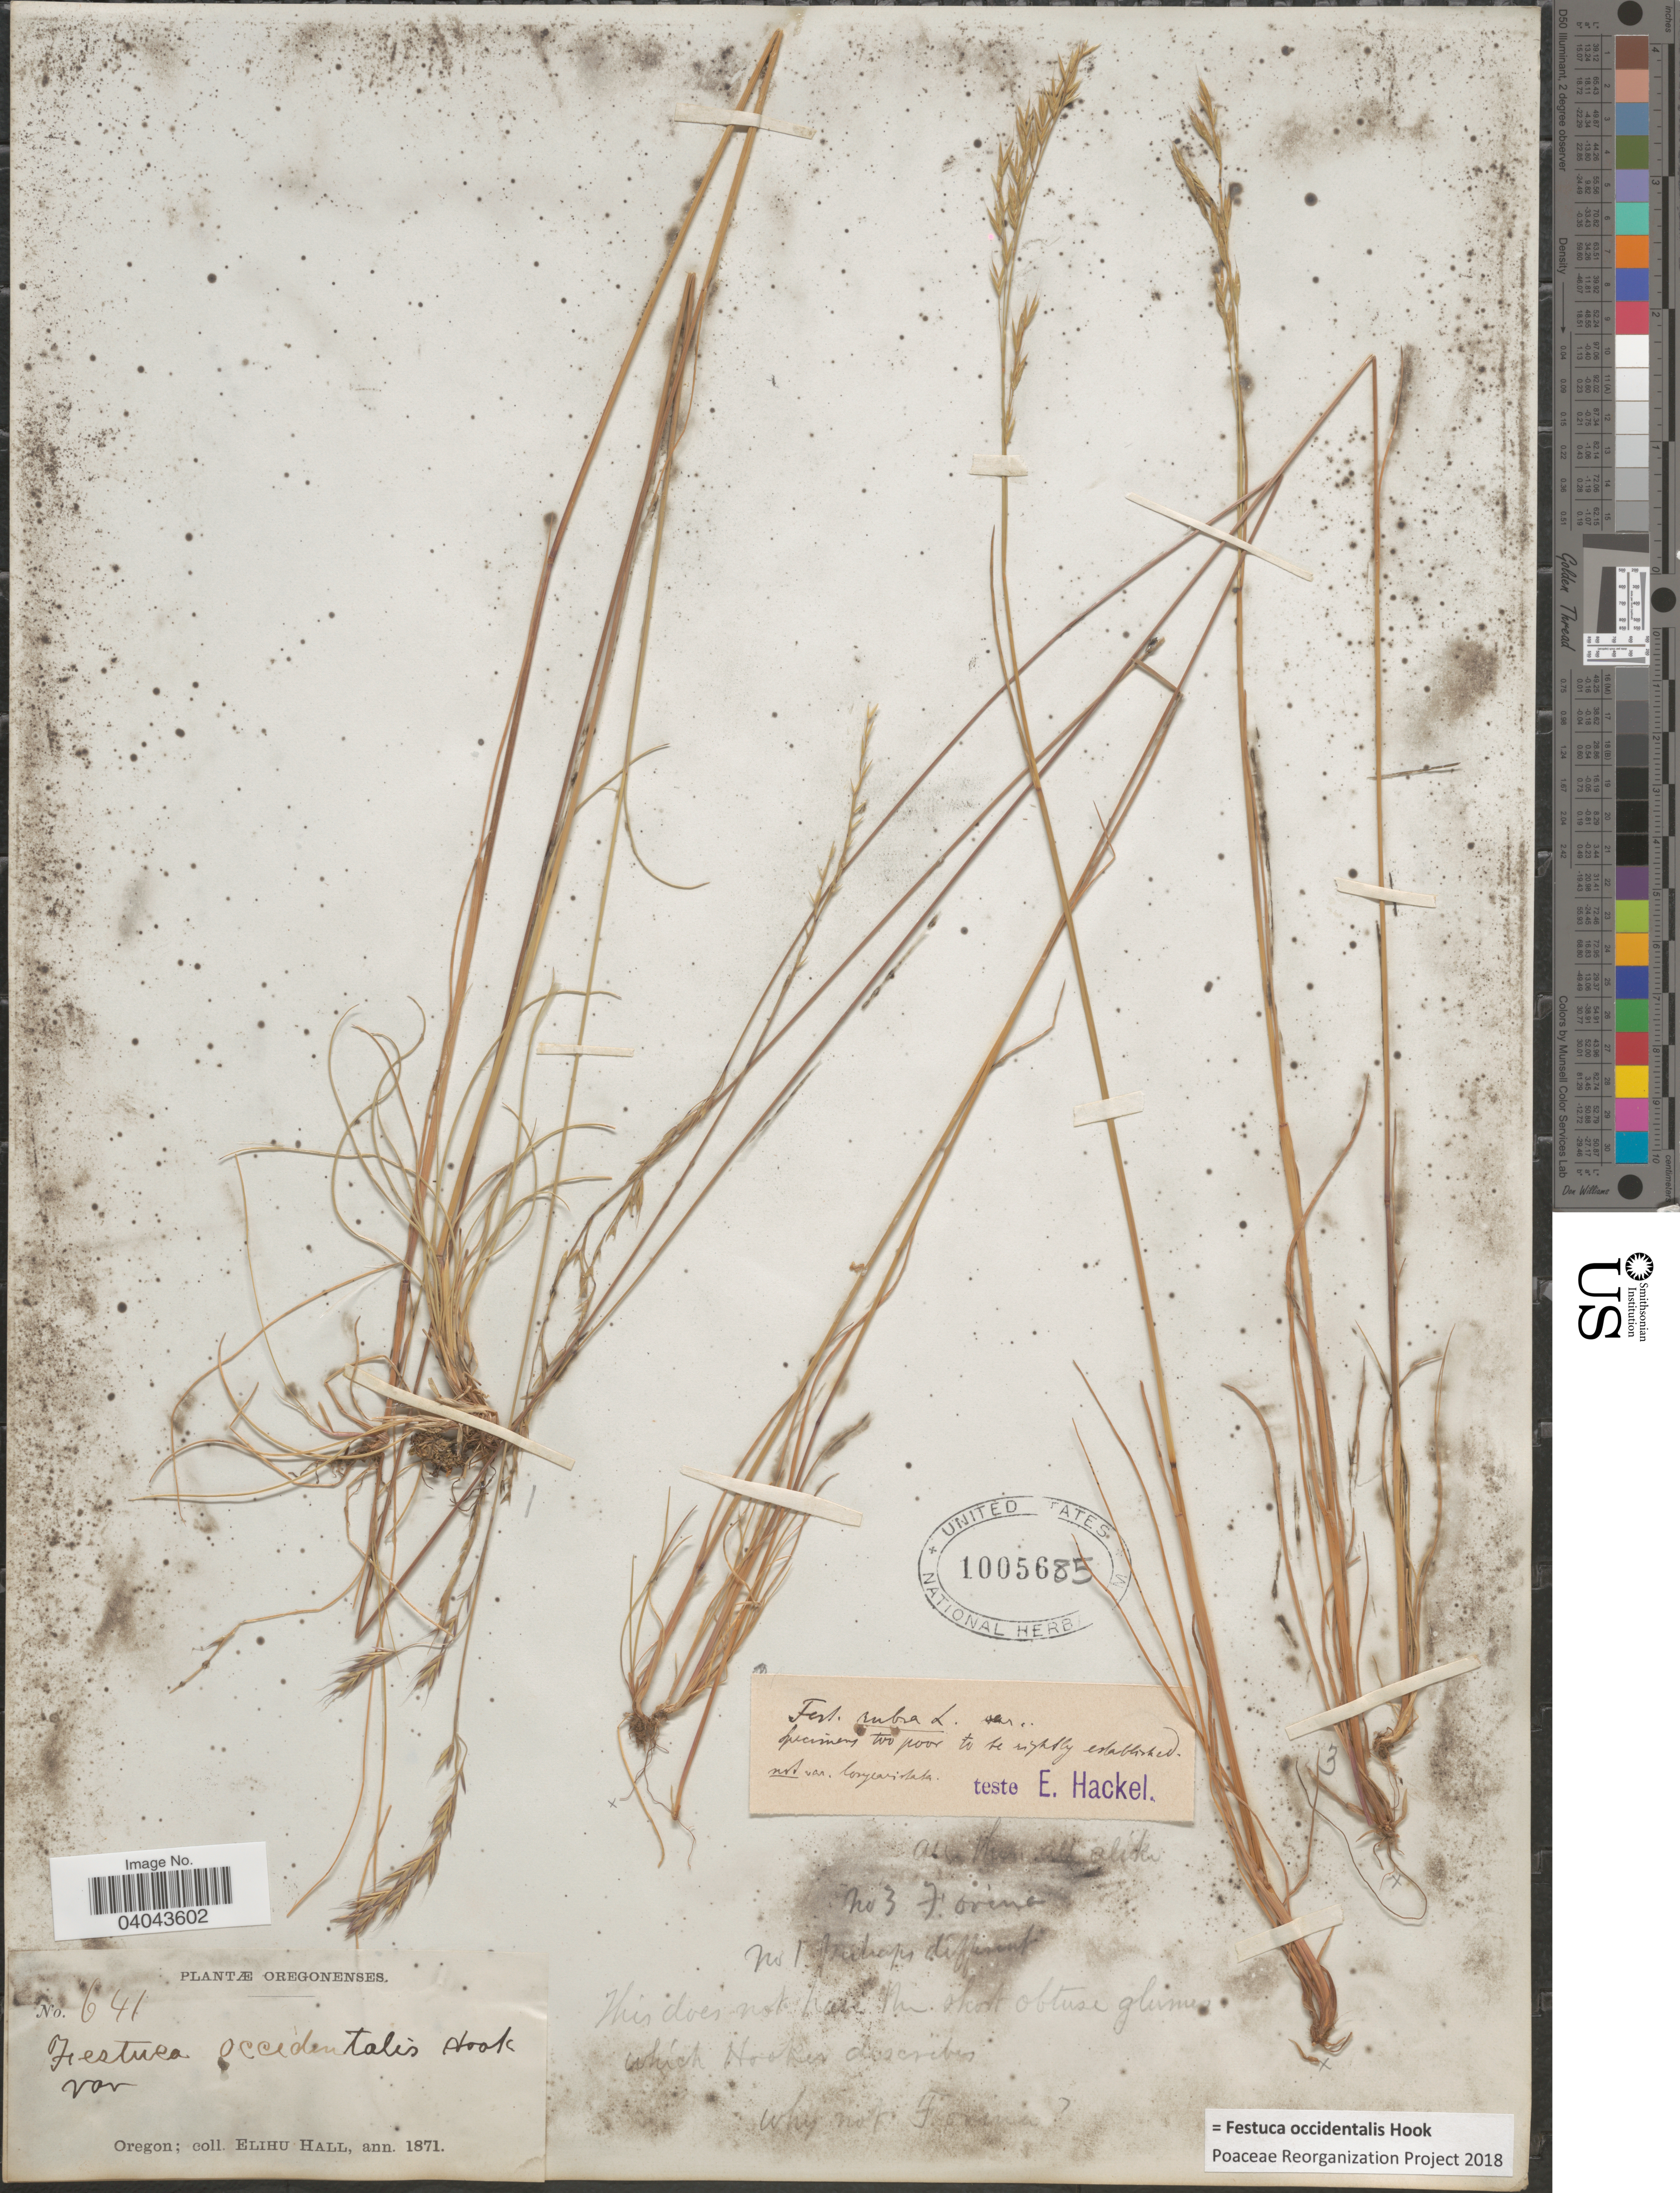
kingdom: Plantae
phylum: Tracheophyta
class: Liliopsida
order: Poales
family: Poaceae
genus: Festuca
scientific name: Festuca occidentalis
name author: Hook.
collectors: E. Hall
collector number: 641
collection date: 1871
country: United States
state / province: Oregon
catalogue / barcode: US 1005685